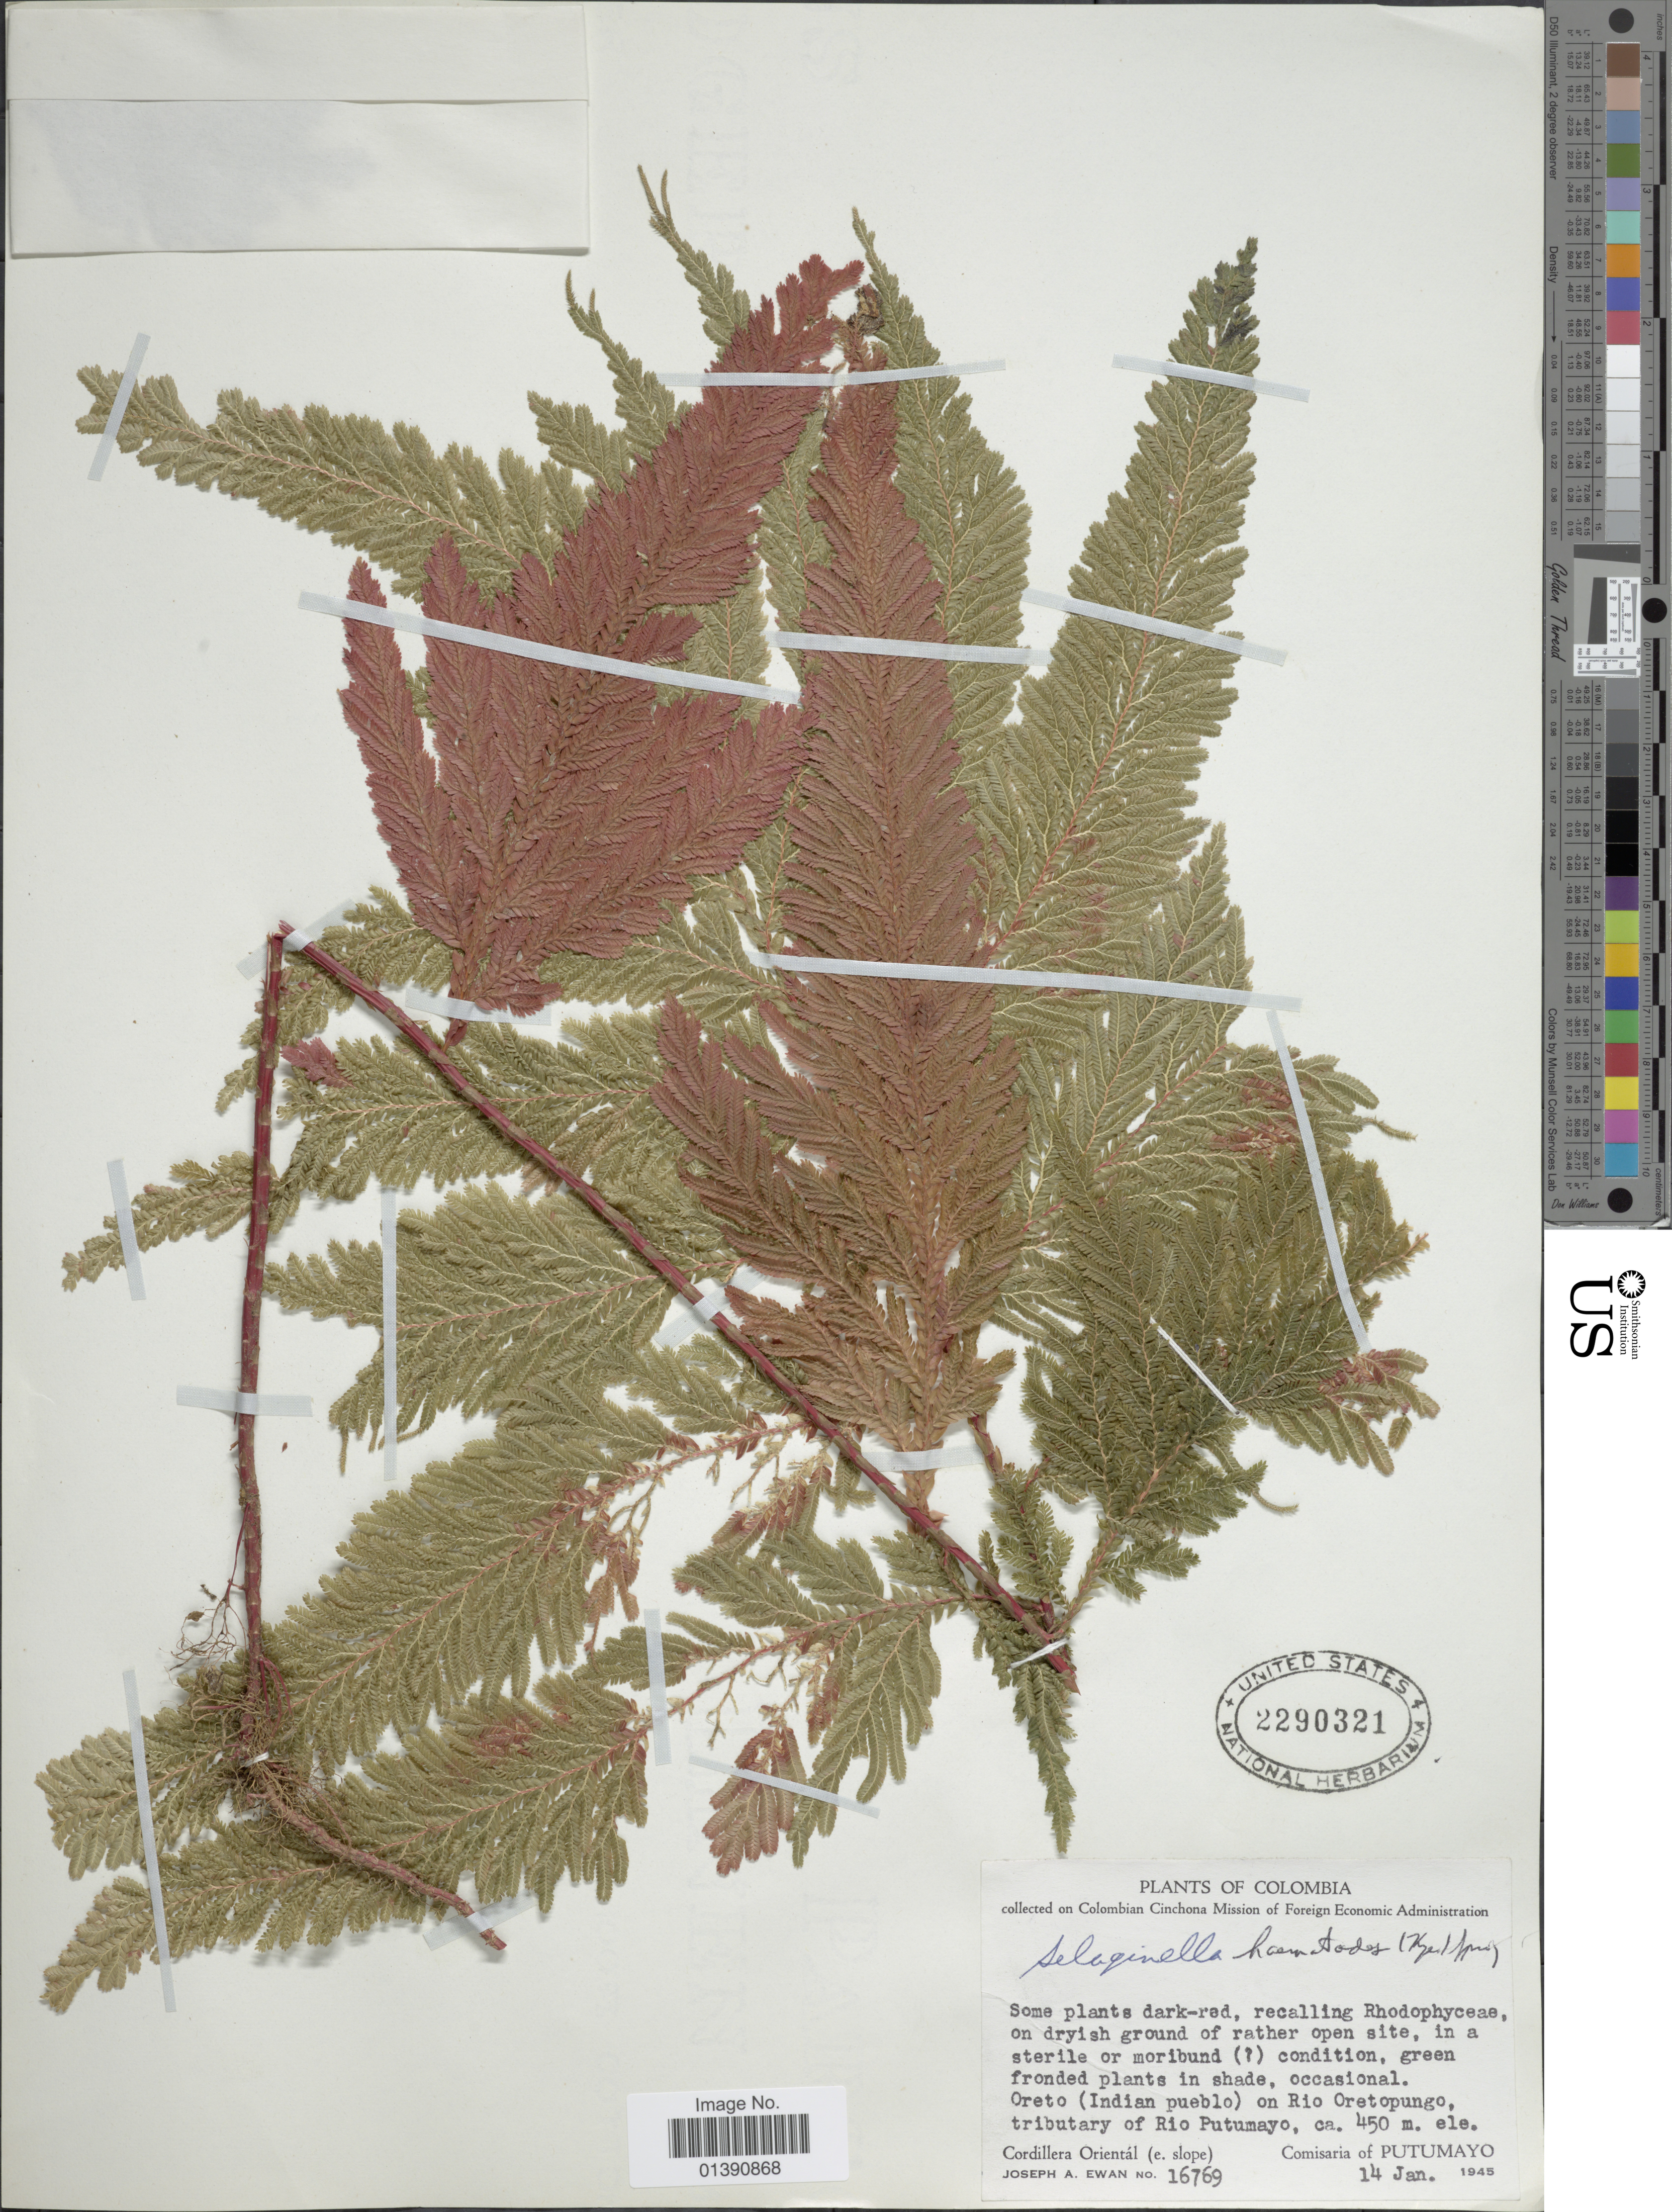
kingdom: Plantae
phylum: Tracheophyta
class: Lycopodiopsida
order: Selaginellales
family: Selaginellaceae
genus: Selaginella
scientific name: Selaginella haematodes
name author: (Kunze) Spring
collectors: J. A. Ewan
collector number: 16769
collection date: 1945-01-14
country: Colombia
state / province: Putumayo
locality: Oreto (Indian pueblo) on Rio Oretopungo, tributary of Rio Putumayo, Cordillera Orientál (e. slope)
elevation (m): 450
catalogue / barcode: US 2290321